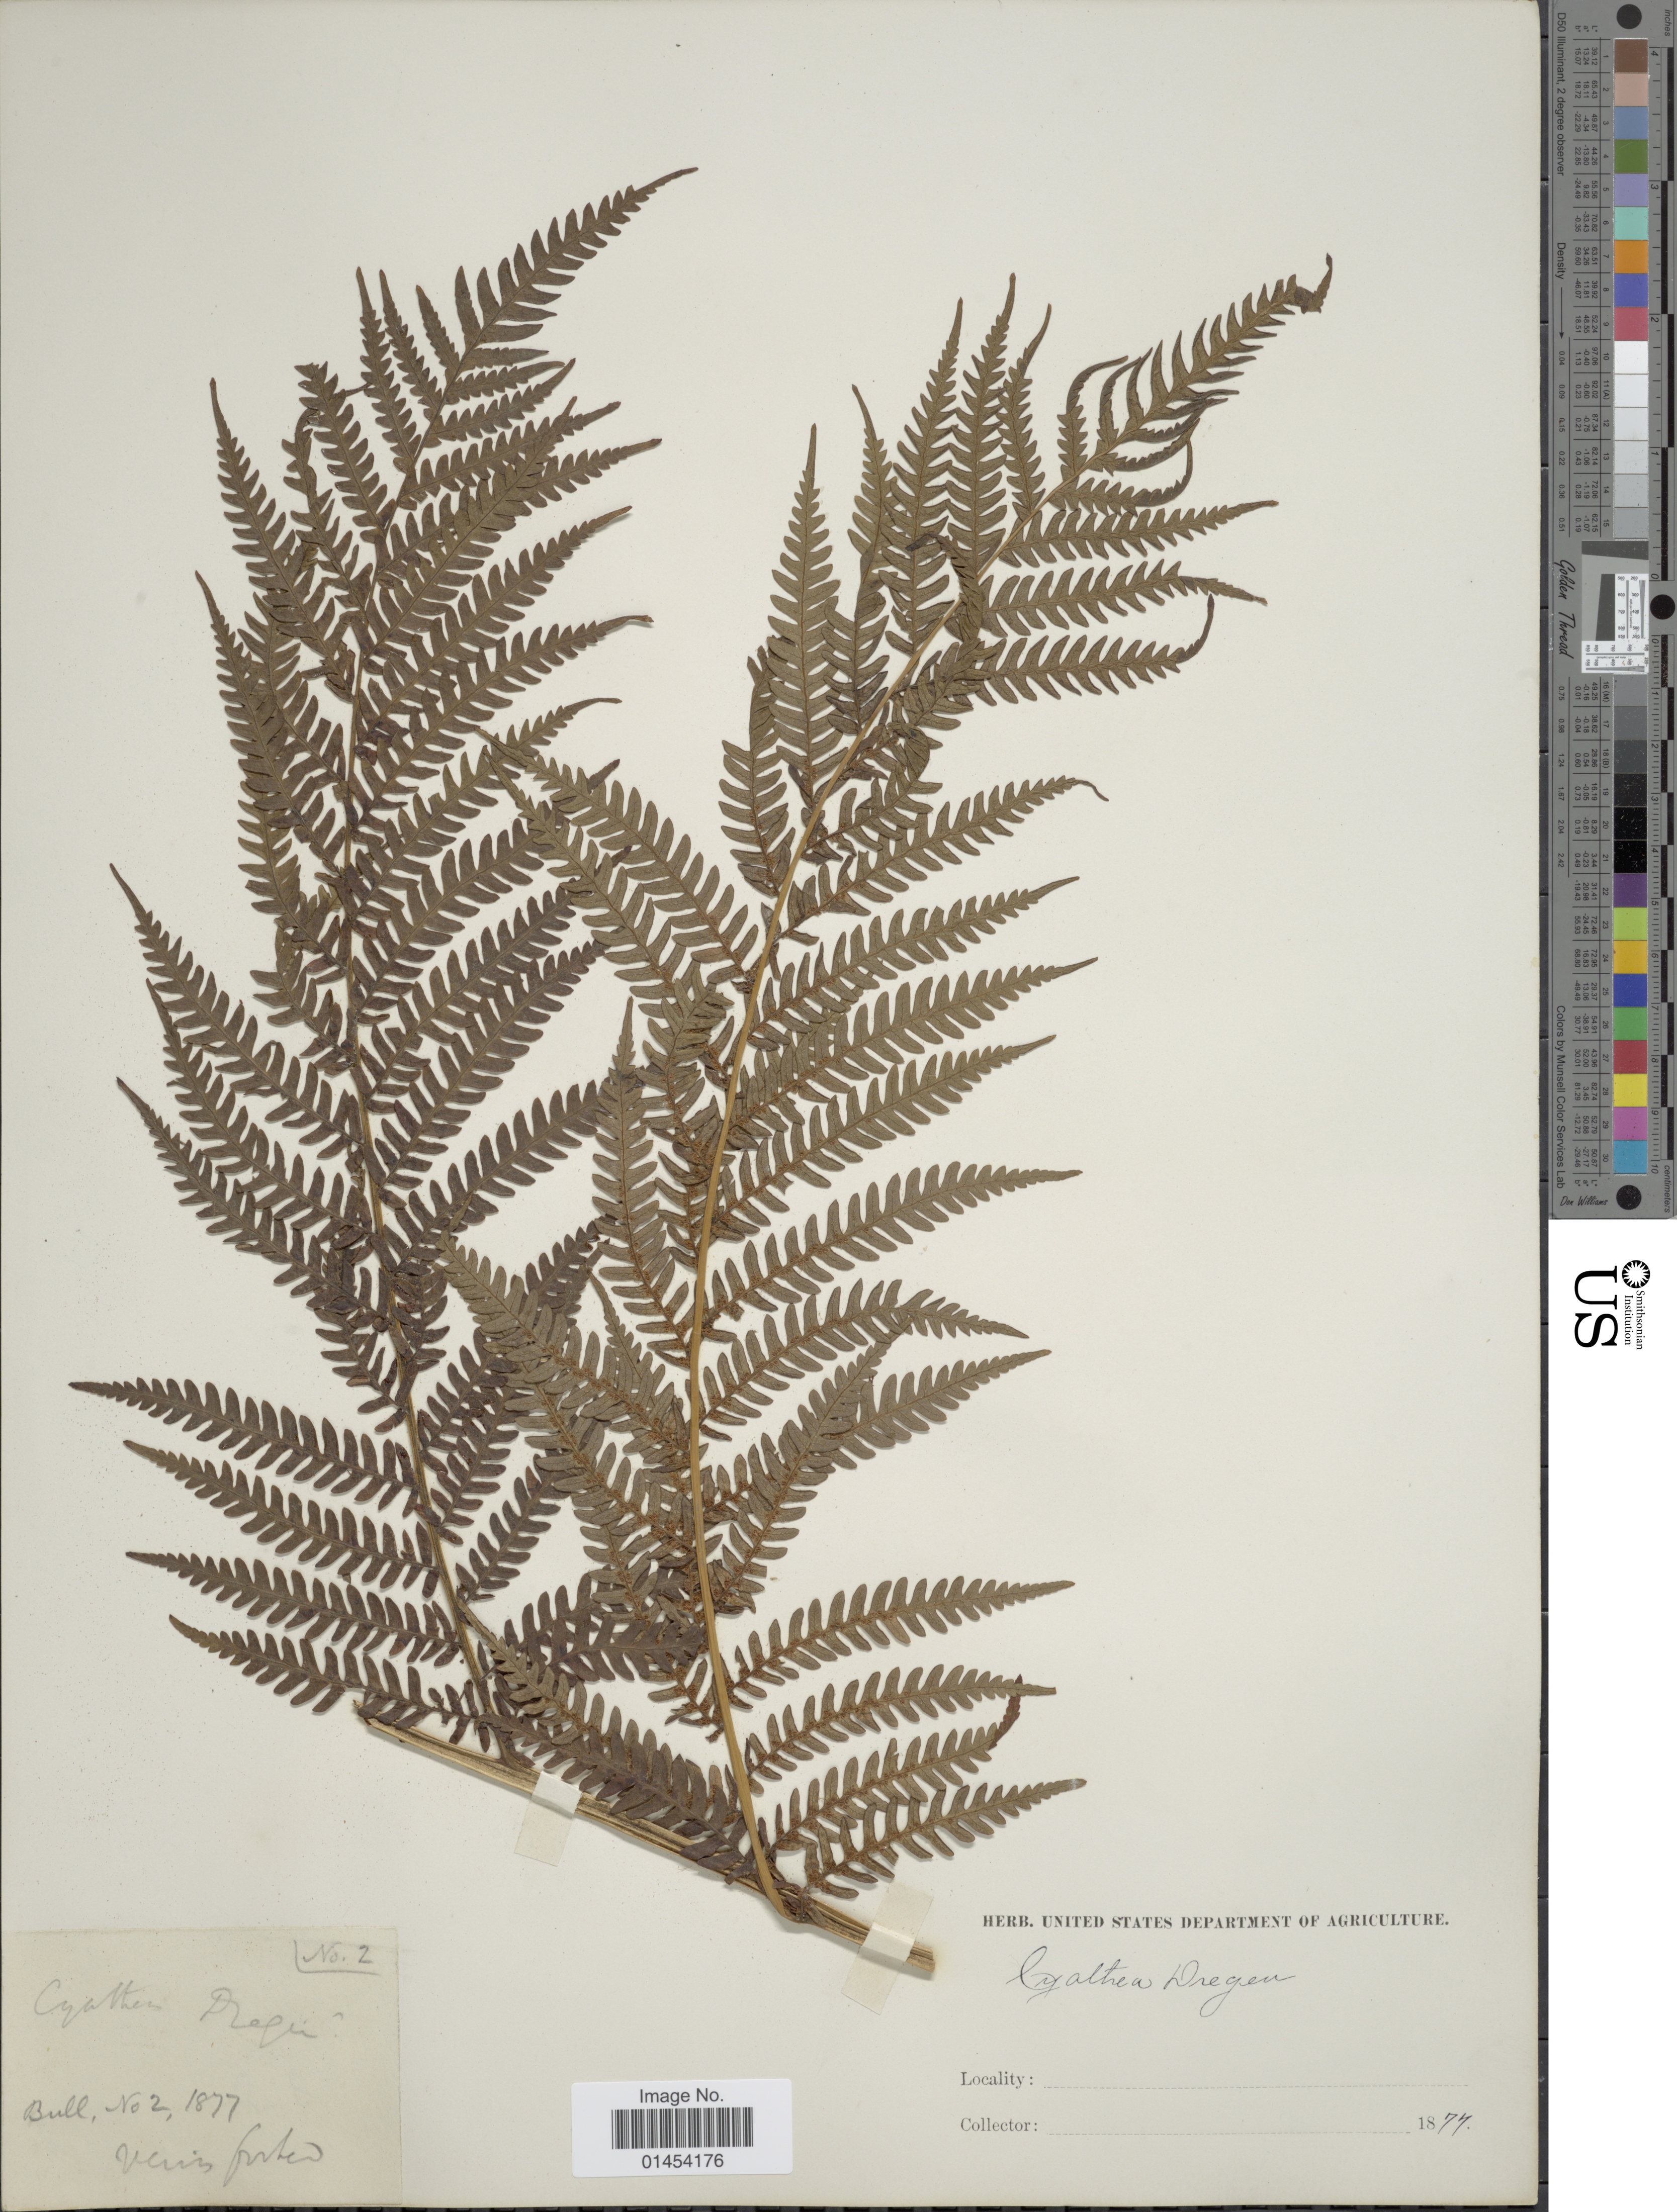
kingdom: Plantae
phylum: Tracheophyta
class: Polypodiopsida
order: Cyatheales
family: Cyatheaceae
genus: Cyathea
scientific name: Cyathea dregei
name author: Kunze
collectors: Bull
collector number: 2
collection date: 1877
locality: Verrin forter [interpreted]